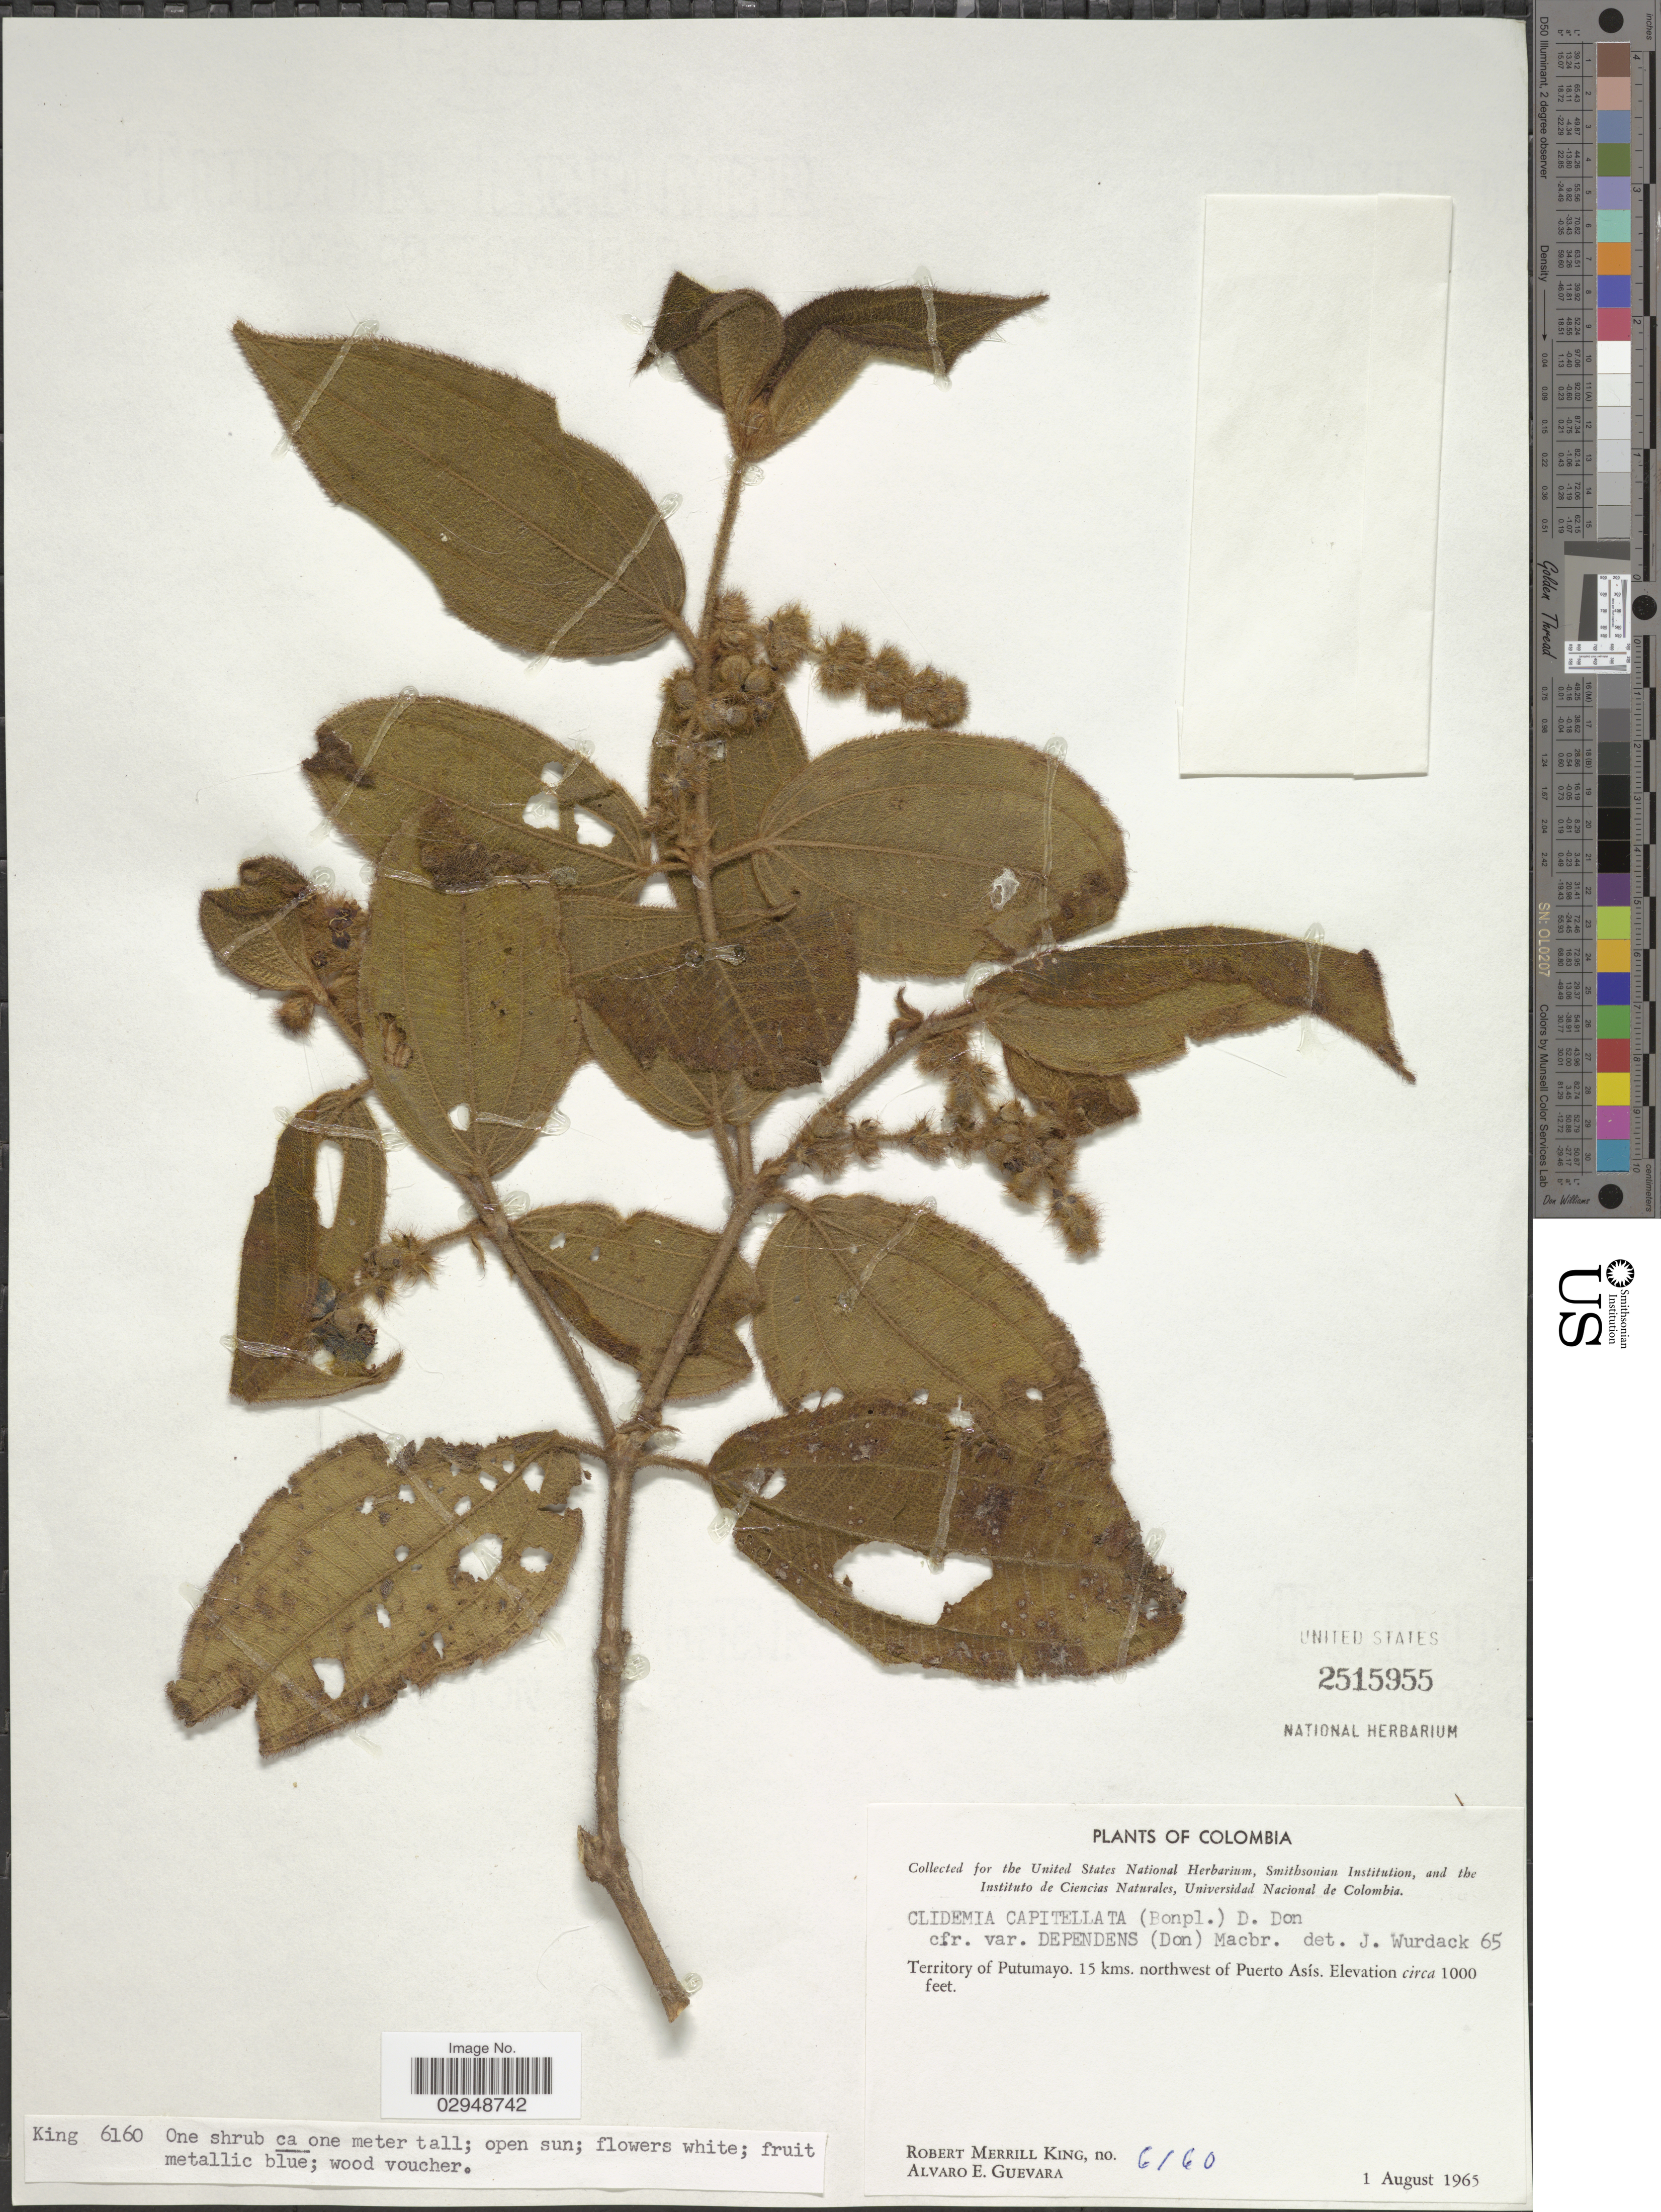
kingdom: Plantae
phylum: Tracheophyta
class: Magnoliopsida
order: Myrtales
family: Melastomataceae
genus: Clidemia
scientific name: Clidemia capitellata var. dependens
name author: (Pav. & D. Don) J.F. Macbr.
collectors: R. M. King & A. E. Guevara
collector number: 6160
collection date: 1965-08-01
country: Colombia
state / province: Putumayo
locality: Territory of Putumayo. 15 kms. northwest of Puerto Asís.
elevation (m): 305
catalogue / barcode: US 2515955